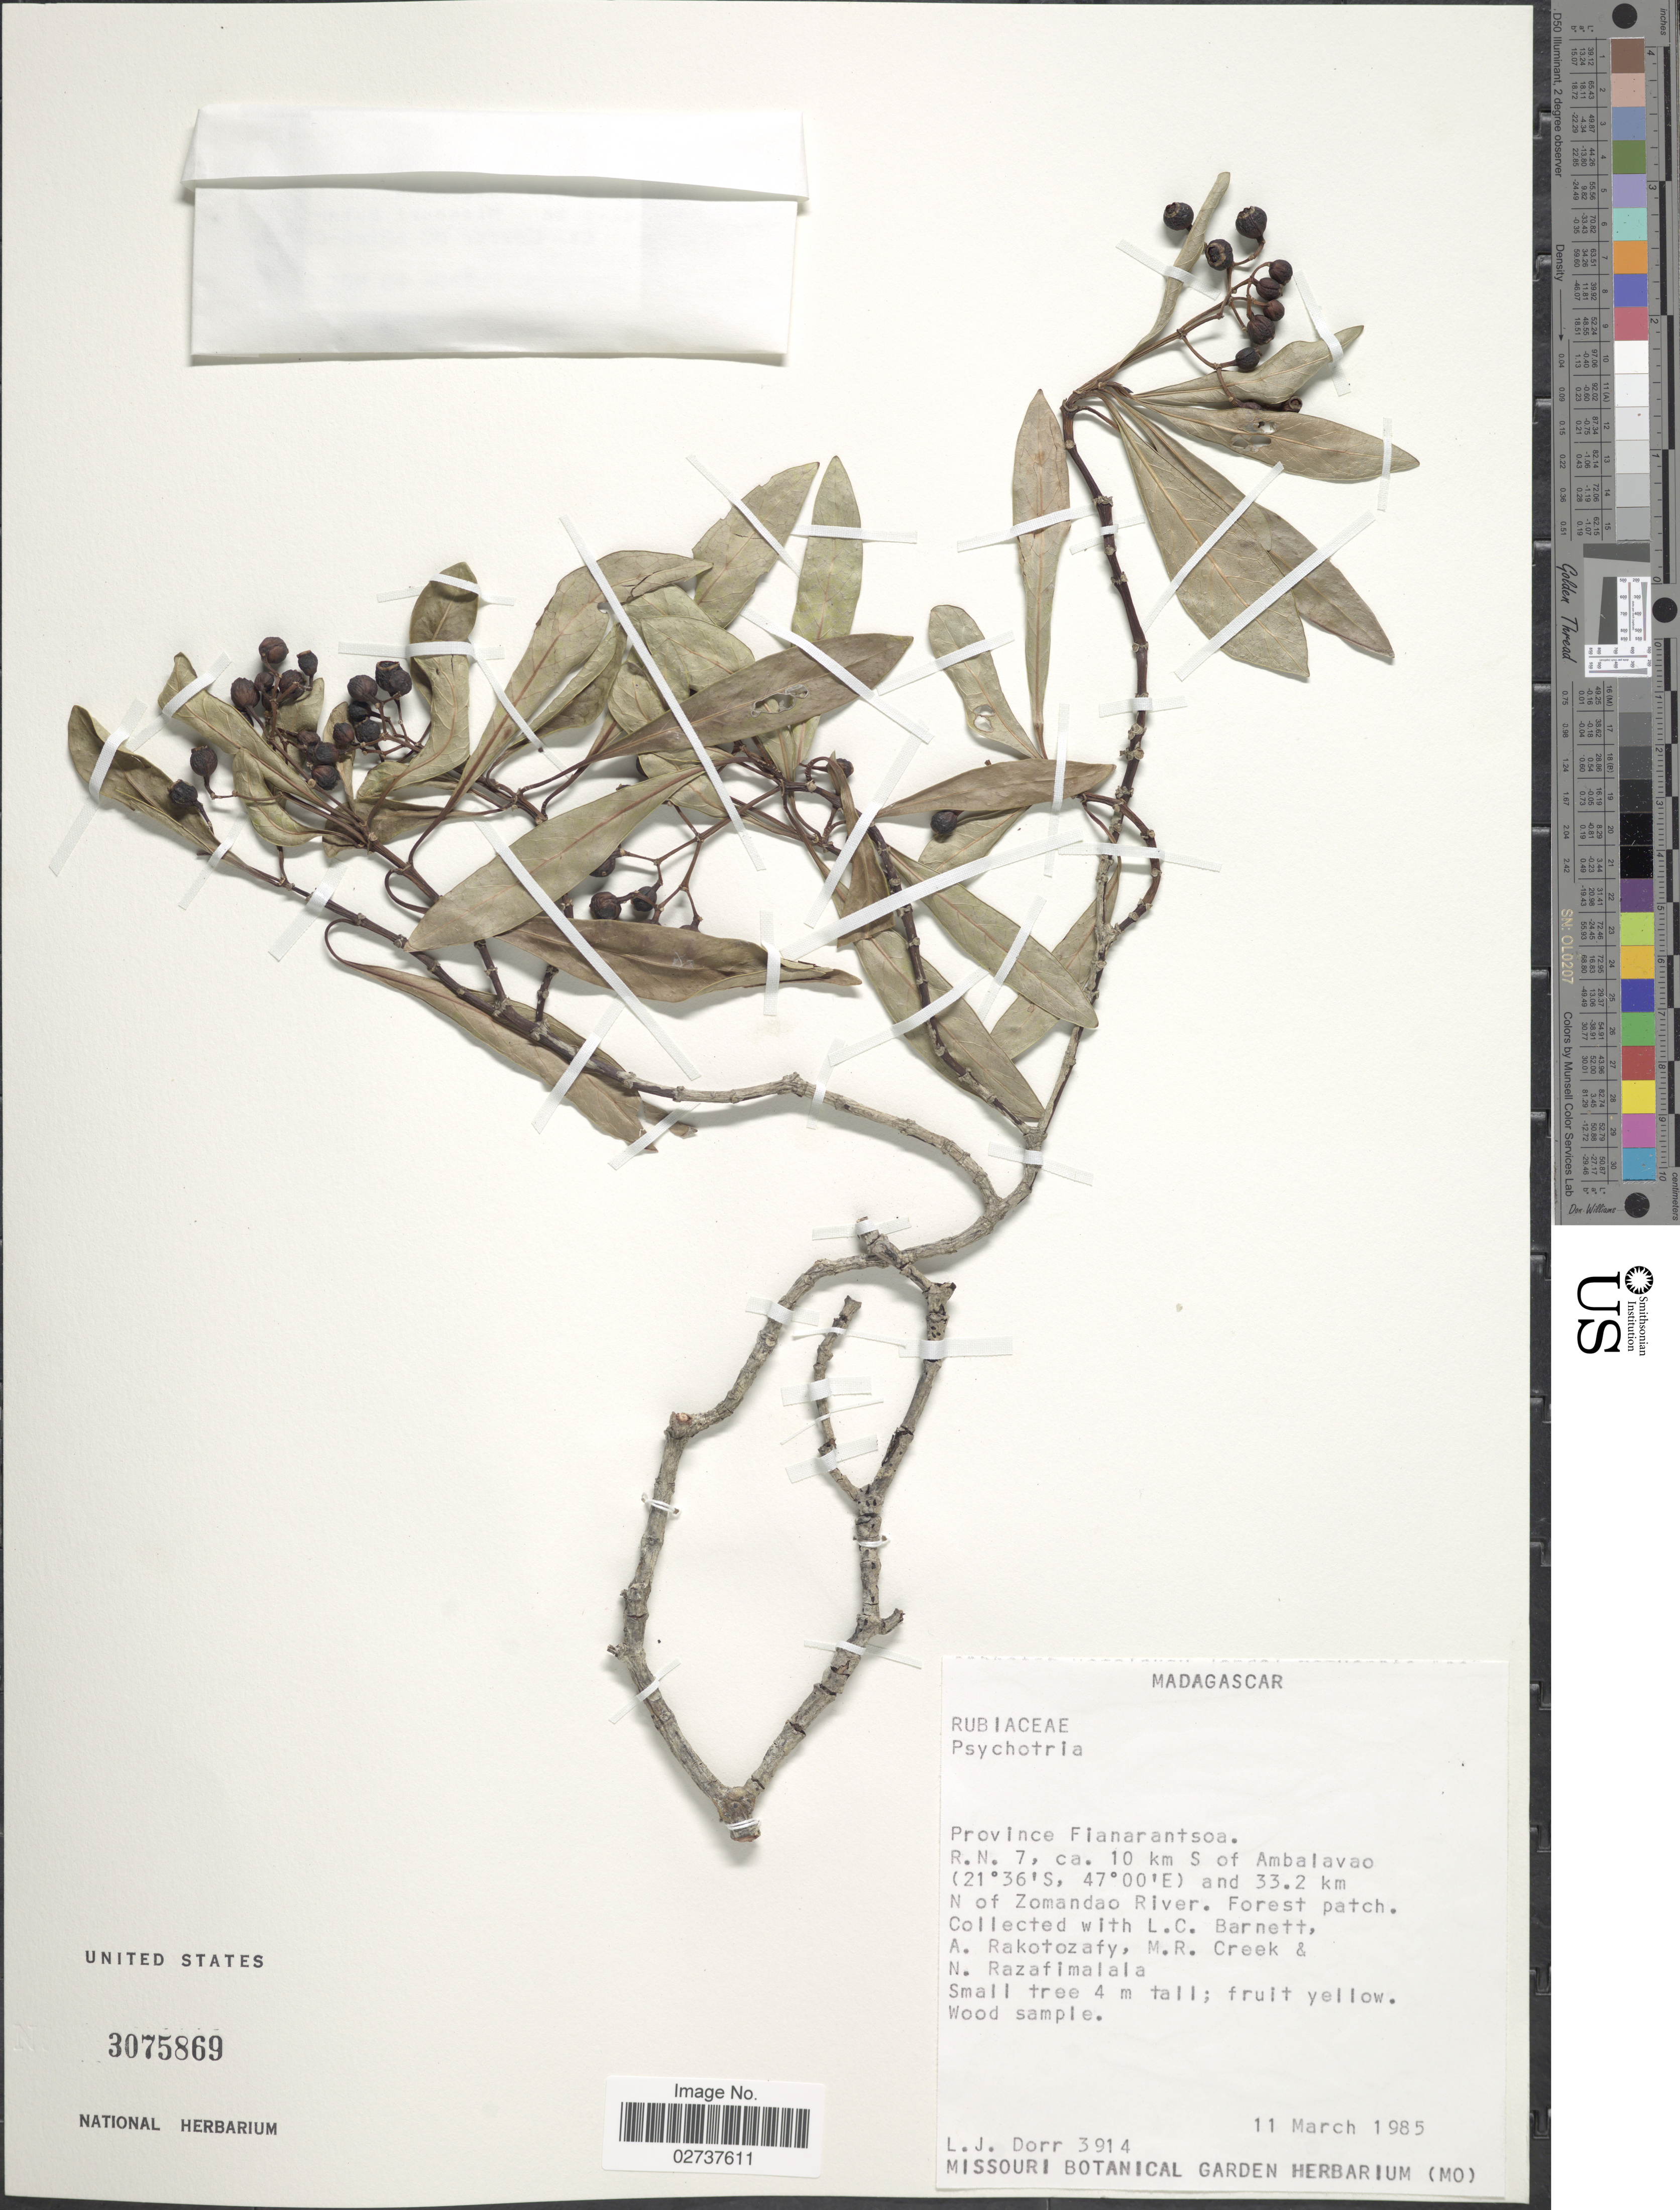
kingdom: Plantae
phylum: Tracheophyta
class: Magnoliopsida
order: Gentianales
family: Rubiaceae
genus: Psychotria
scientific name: Psychotria sp.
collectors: L. J. Dorr, L. C. Barnett, A. Rakotozafy, M. Creek & N. Razafimalala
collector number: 3914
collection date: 1985-03-11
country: Madagascar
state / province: Haute Matsiatra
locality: R.N. 7, ca. 10 km S of Ambalavao, 33.2 km N of Zomandao River.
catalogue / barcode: US 3075869